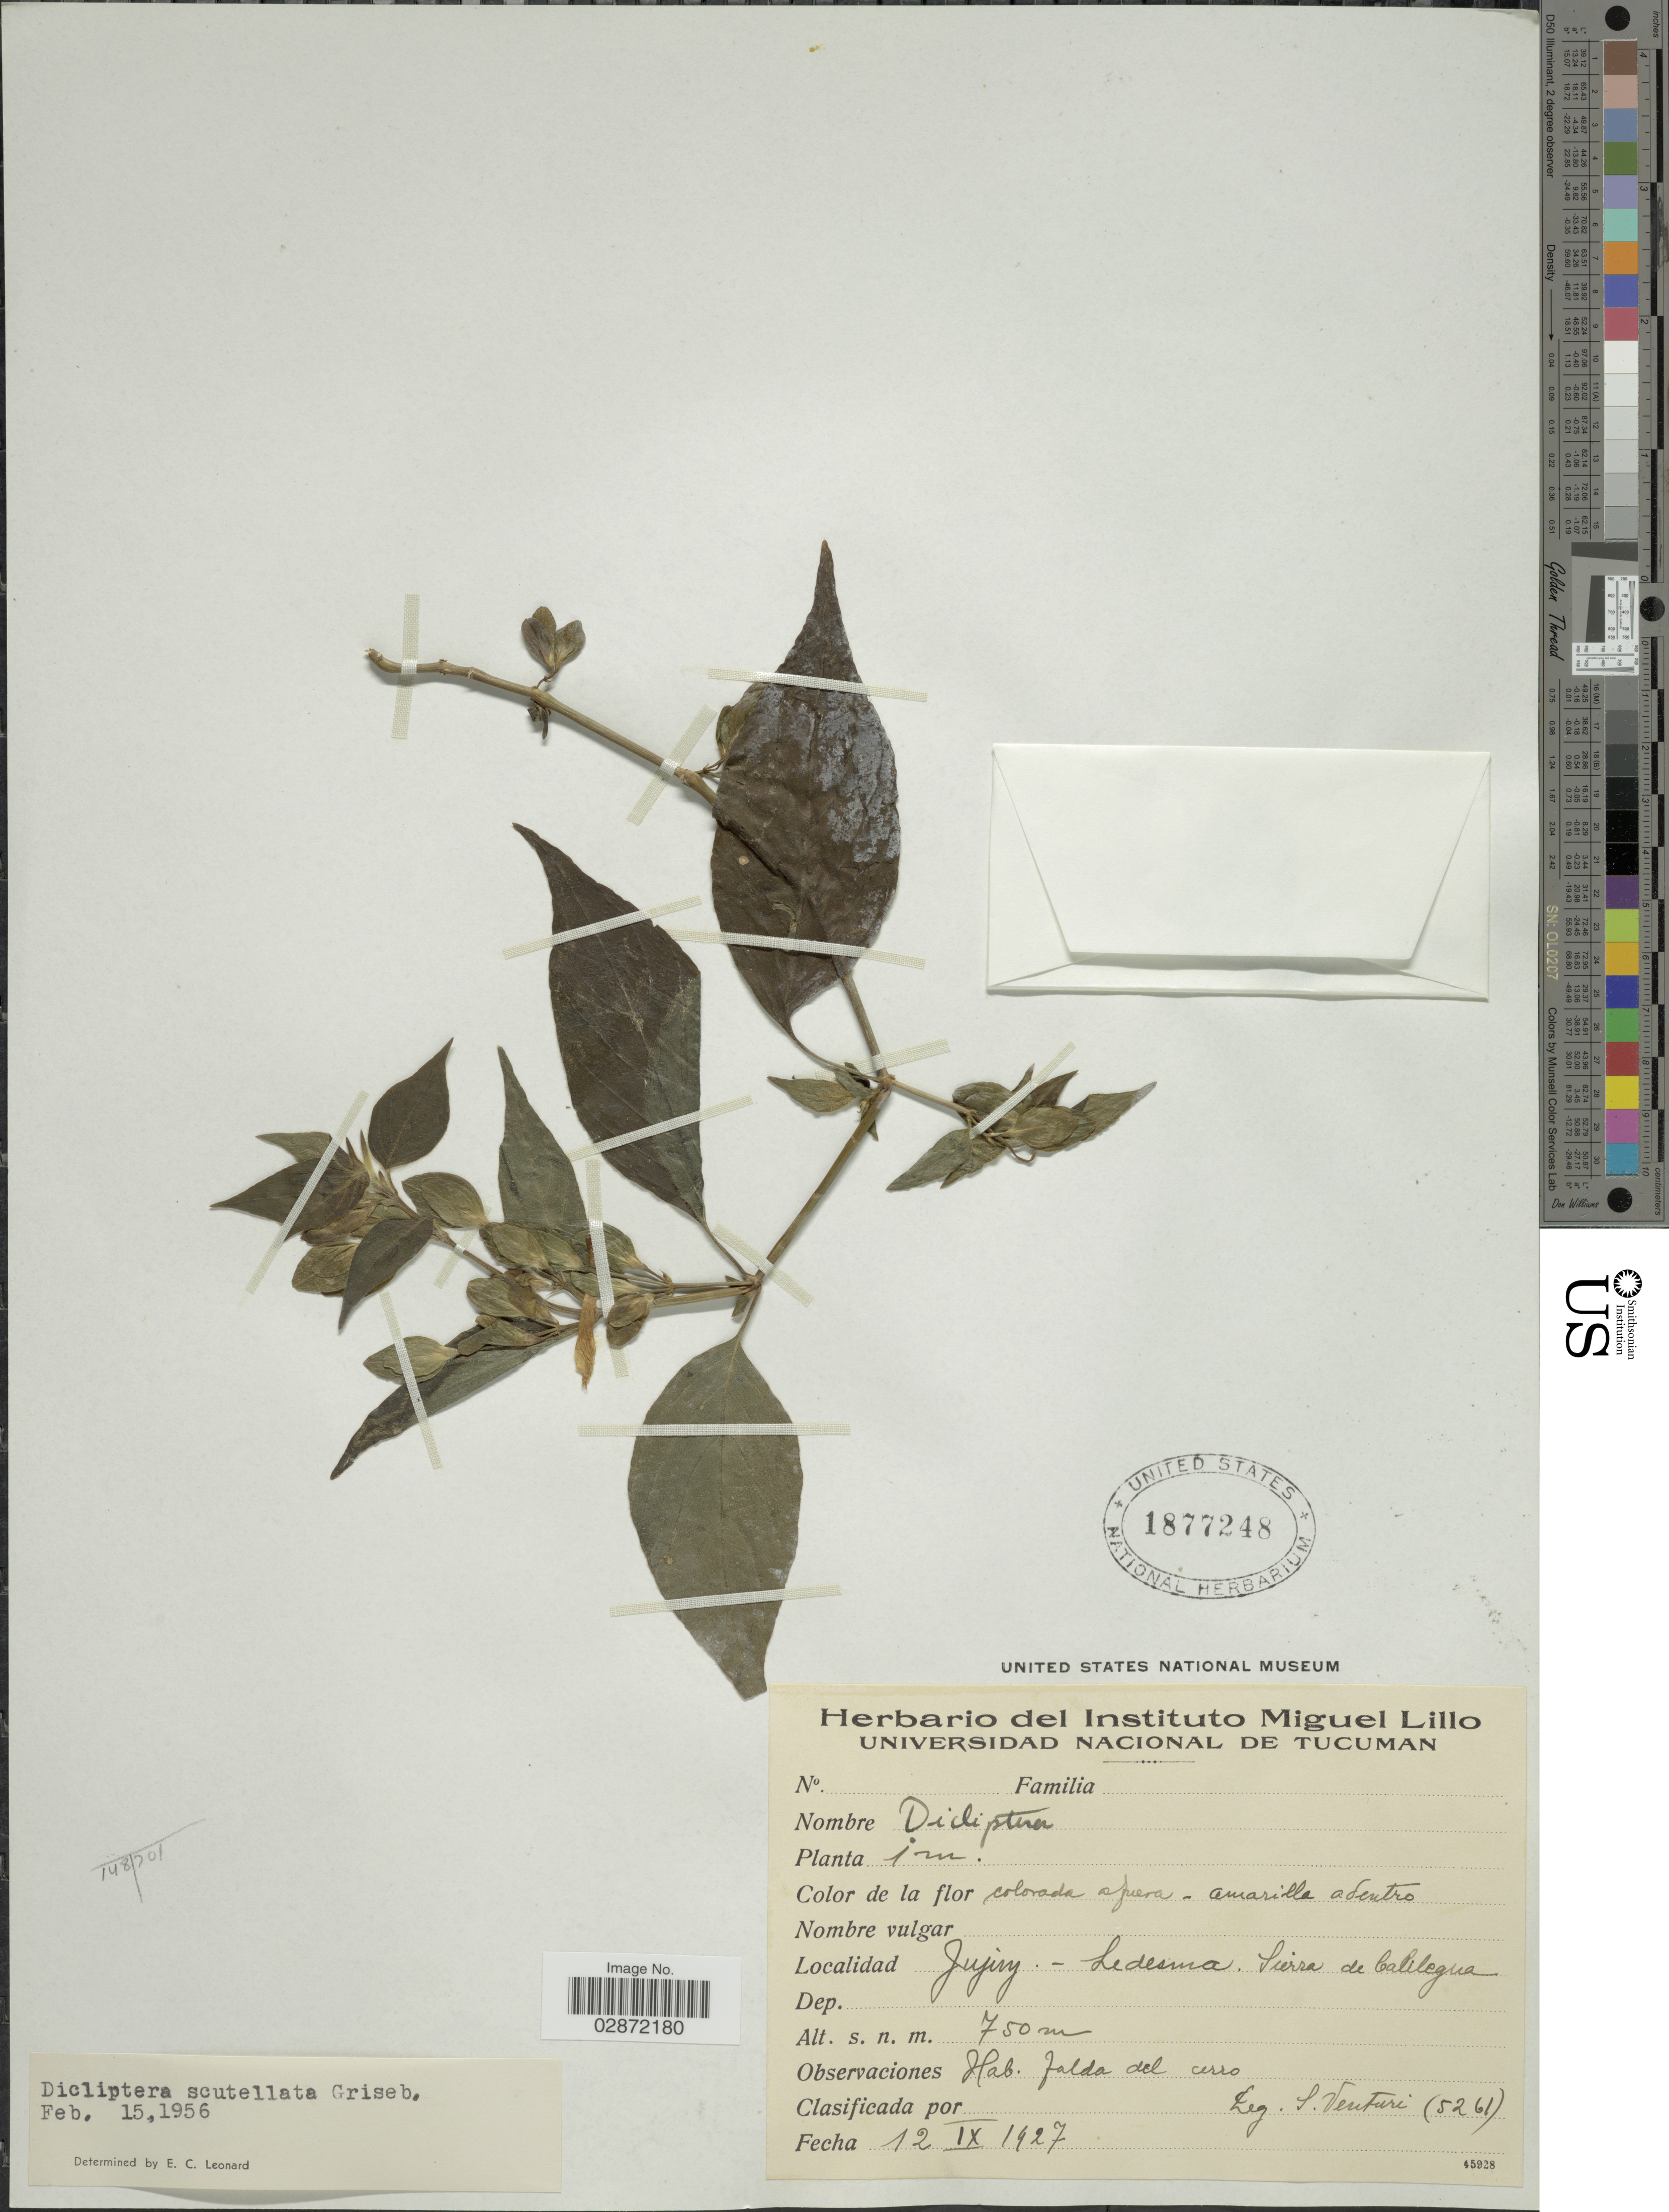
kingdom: Plantae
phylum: Tracheophyta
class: Magnoliopsida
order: Lamiales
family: Acanthaceae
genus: Dicliptera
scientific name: Dicliptera scutellata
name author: Griseb.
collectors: S. Venturi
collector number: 5261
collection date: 1927-09-12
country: Argentina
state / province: Jujuy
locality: Jujuy - Ledesma. Sierra de Calilegua.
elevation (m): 750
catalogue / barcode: US 1877248